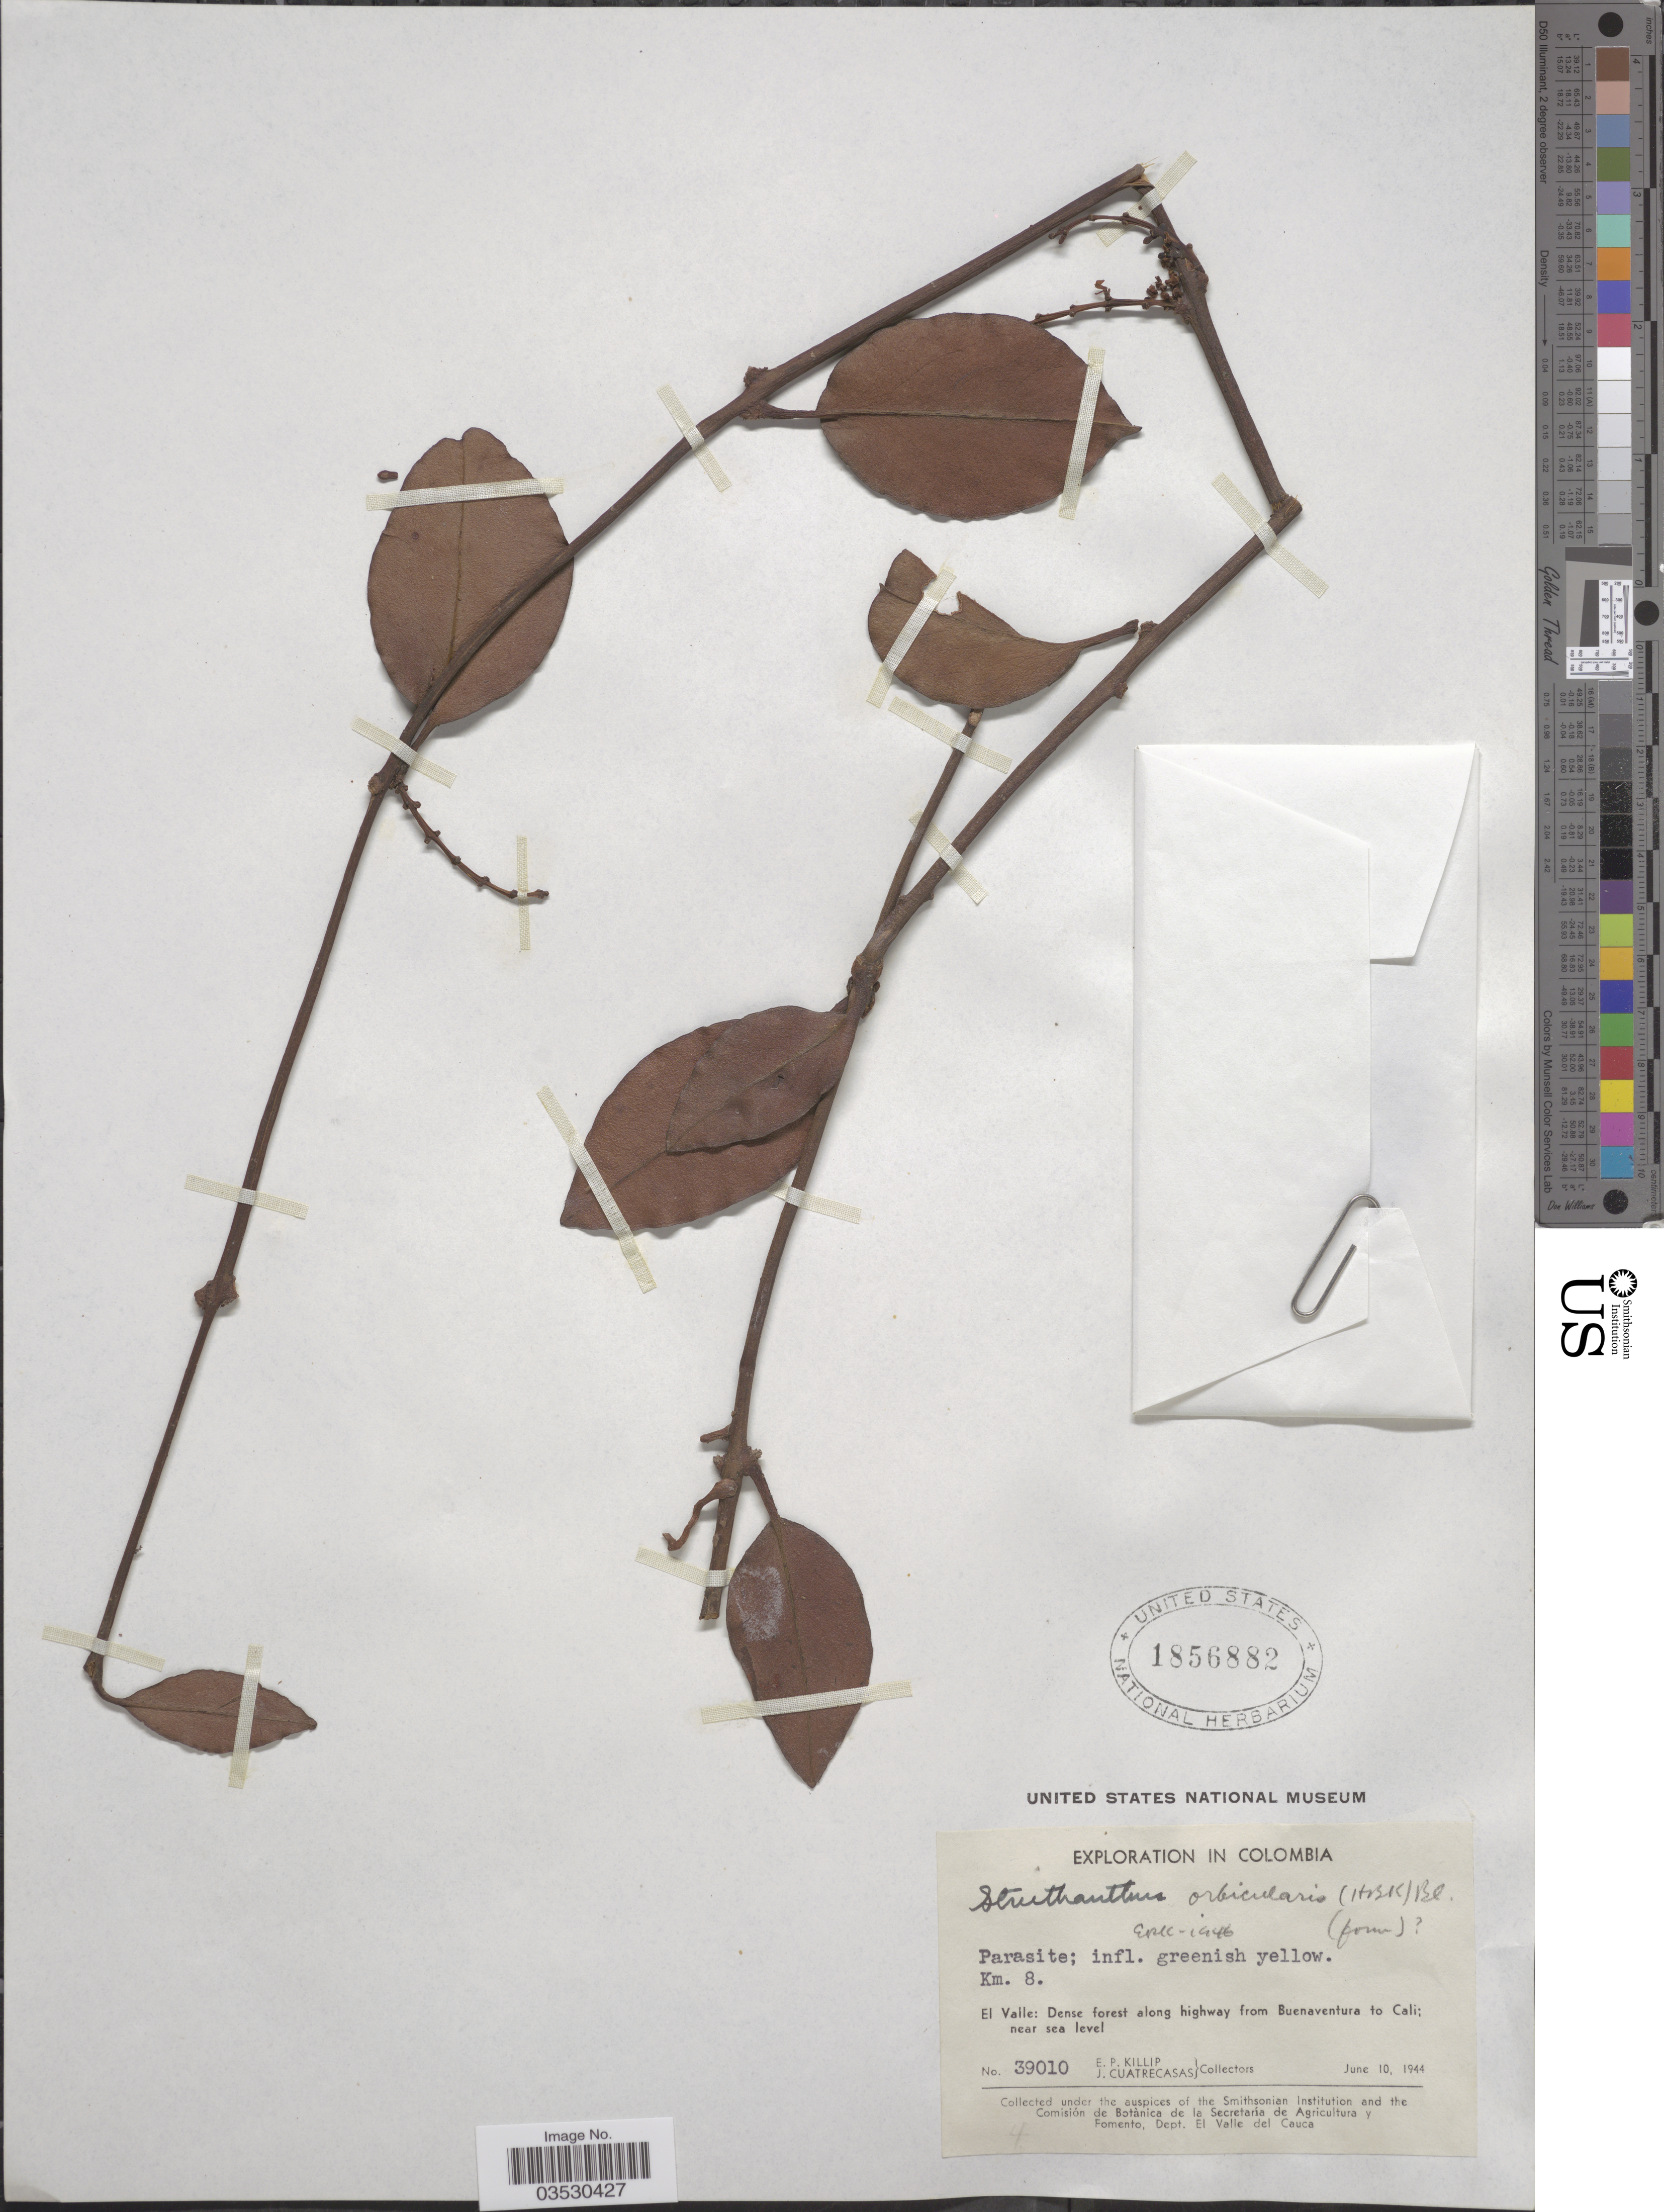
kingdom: Plantae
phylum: Tracheophyta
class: Magnoliopsida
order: Santalales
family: Loranthaceae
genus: Struthanthus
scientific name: Struthanthus orbicularis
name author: (Kunth) Blume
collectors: E. P. Killip & J. Cuatrecasas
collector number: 39010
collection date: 1944-06-10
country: Colombia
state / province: Valle del Cauca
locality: Km. 8. El Valle: Dense forest along highway from Buenaventura to Cali.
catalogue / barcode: US 1856882